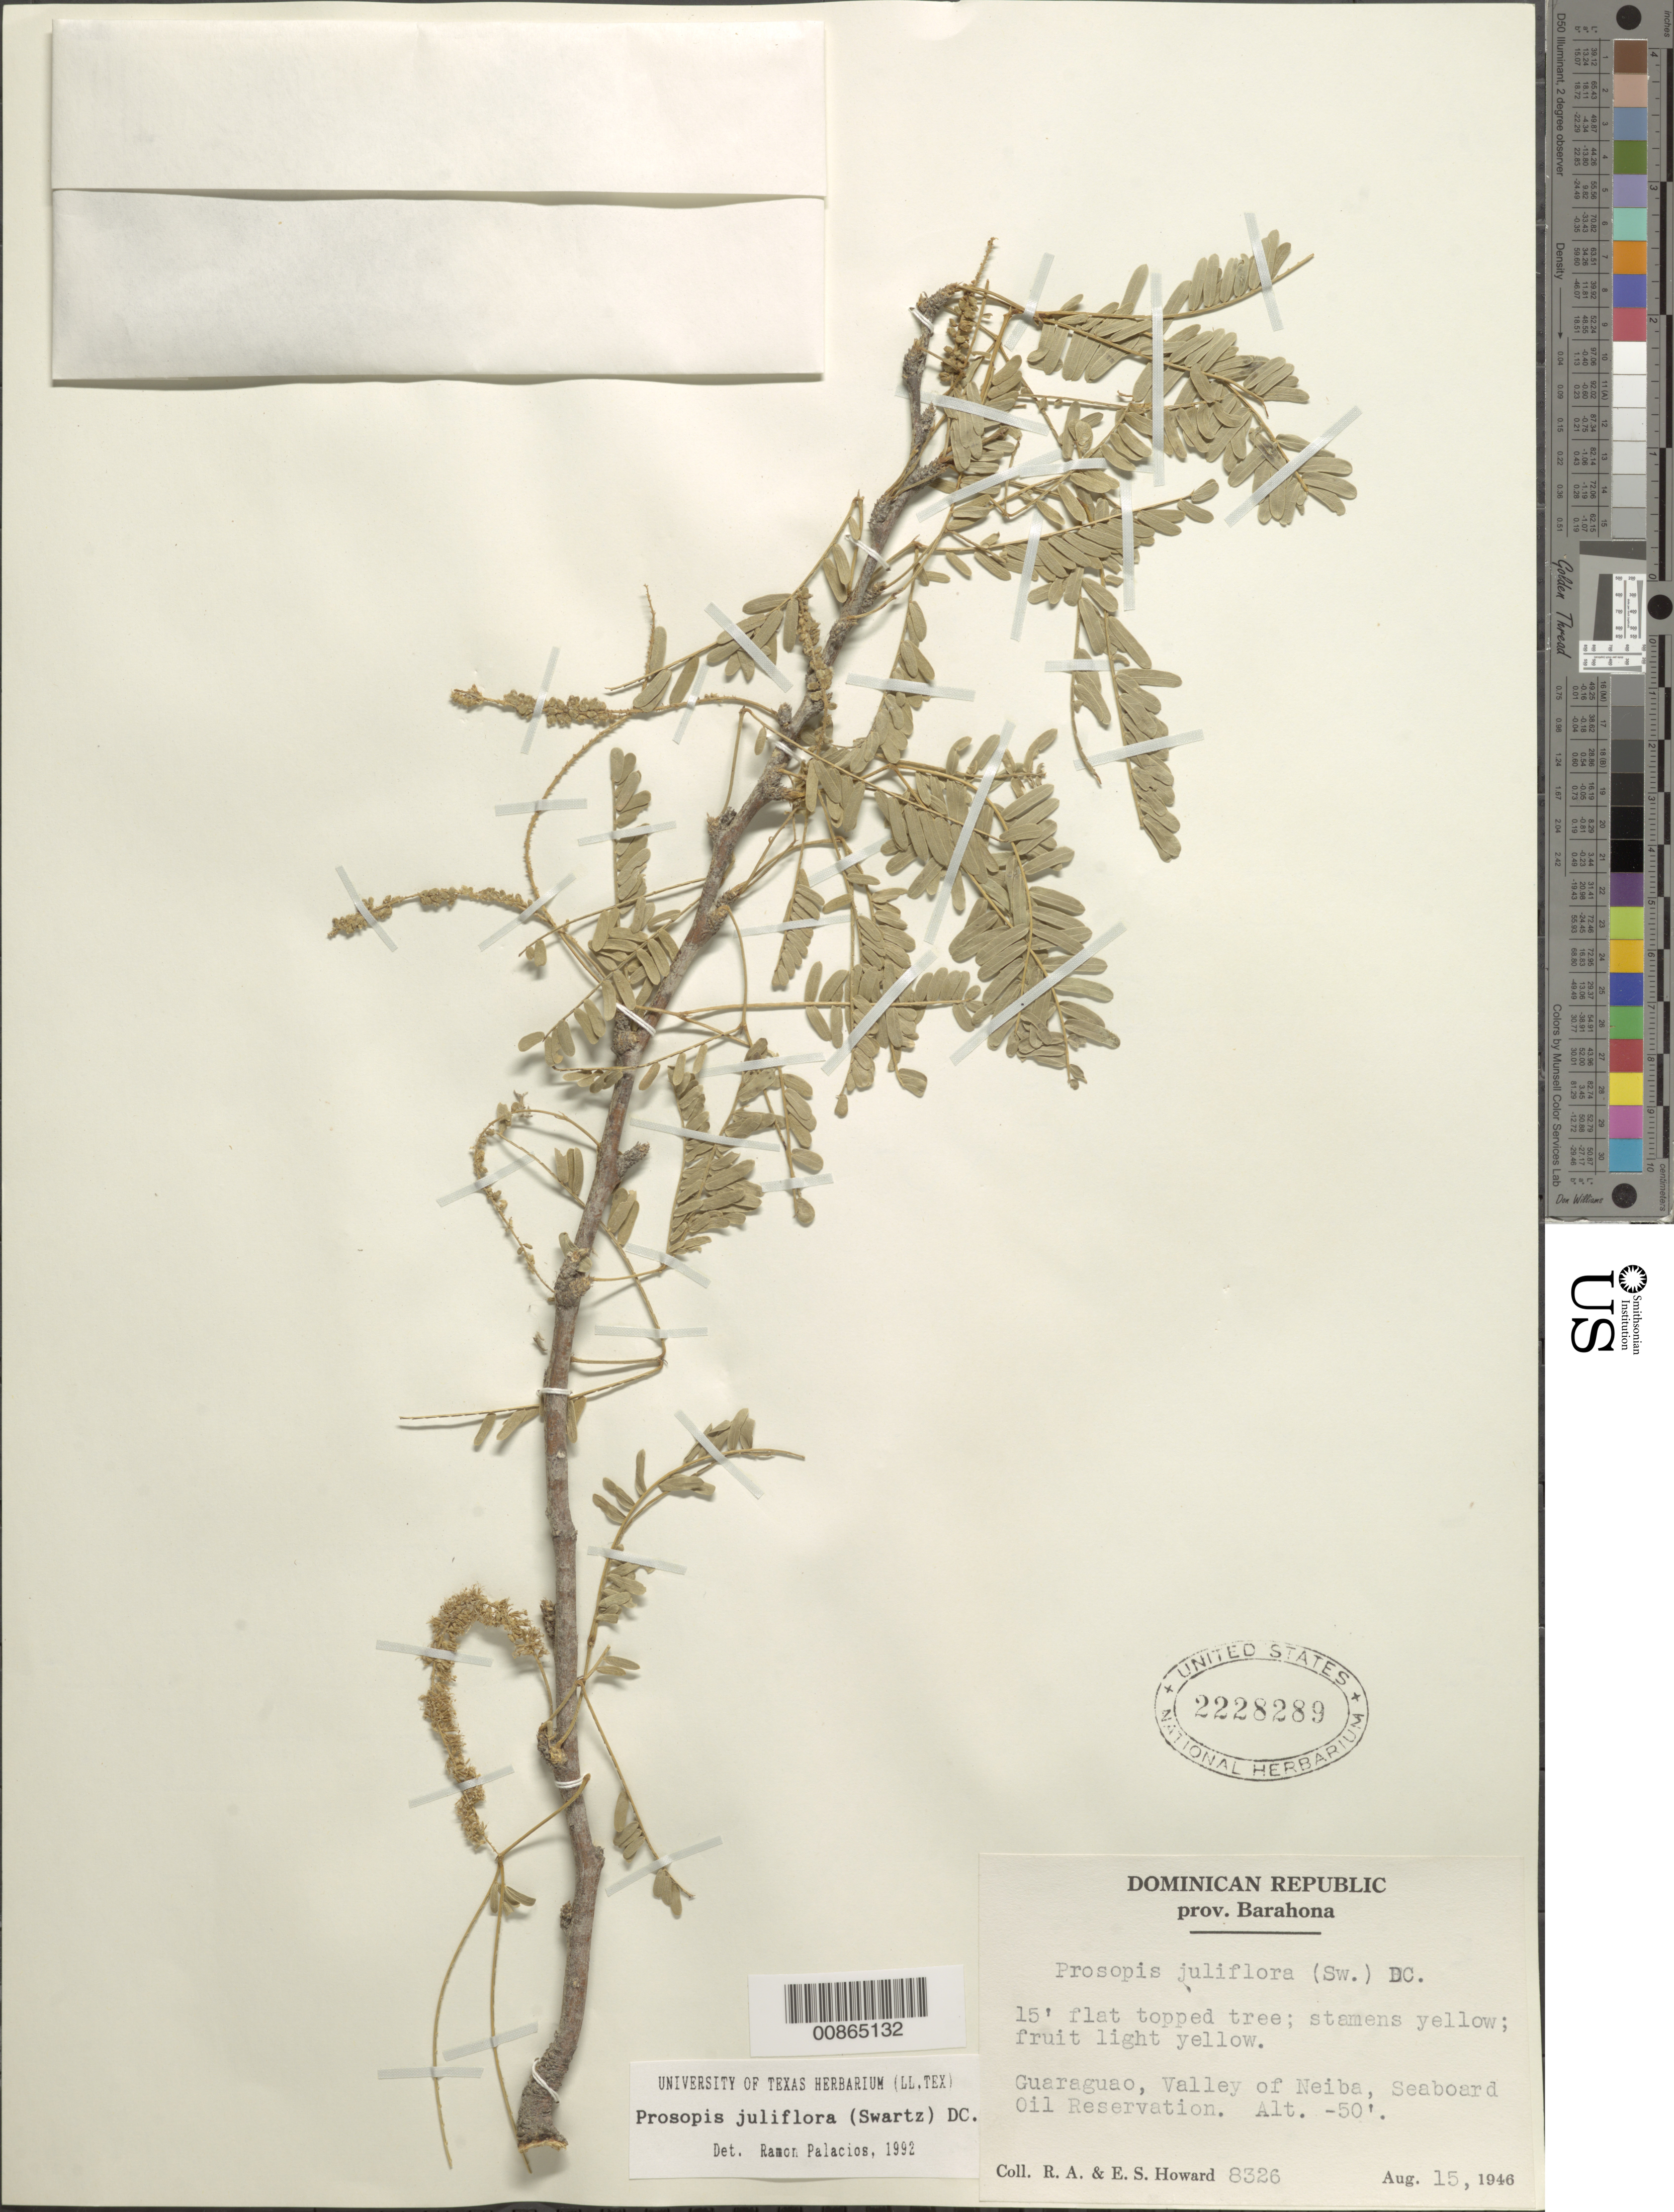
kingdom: Plantae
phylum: Tracheophyta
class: Magnoliopsida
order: Fabales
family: Fabaceae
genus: Neltuma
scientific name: Neltuma juliflora var. juliflora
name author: (Sw.) Raf.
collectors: R. A. Howard & E. S. Howard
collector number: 8326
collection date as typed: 15 Aug 1946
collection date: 1946-08-15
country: Dominican Republic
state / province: Barahona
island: Hispaniola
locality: Guaraguao, Valley of Neiba, Seabord Oil Reservation.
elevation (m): -15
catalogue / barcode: US 2228289